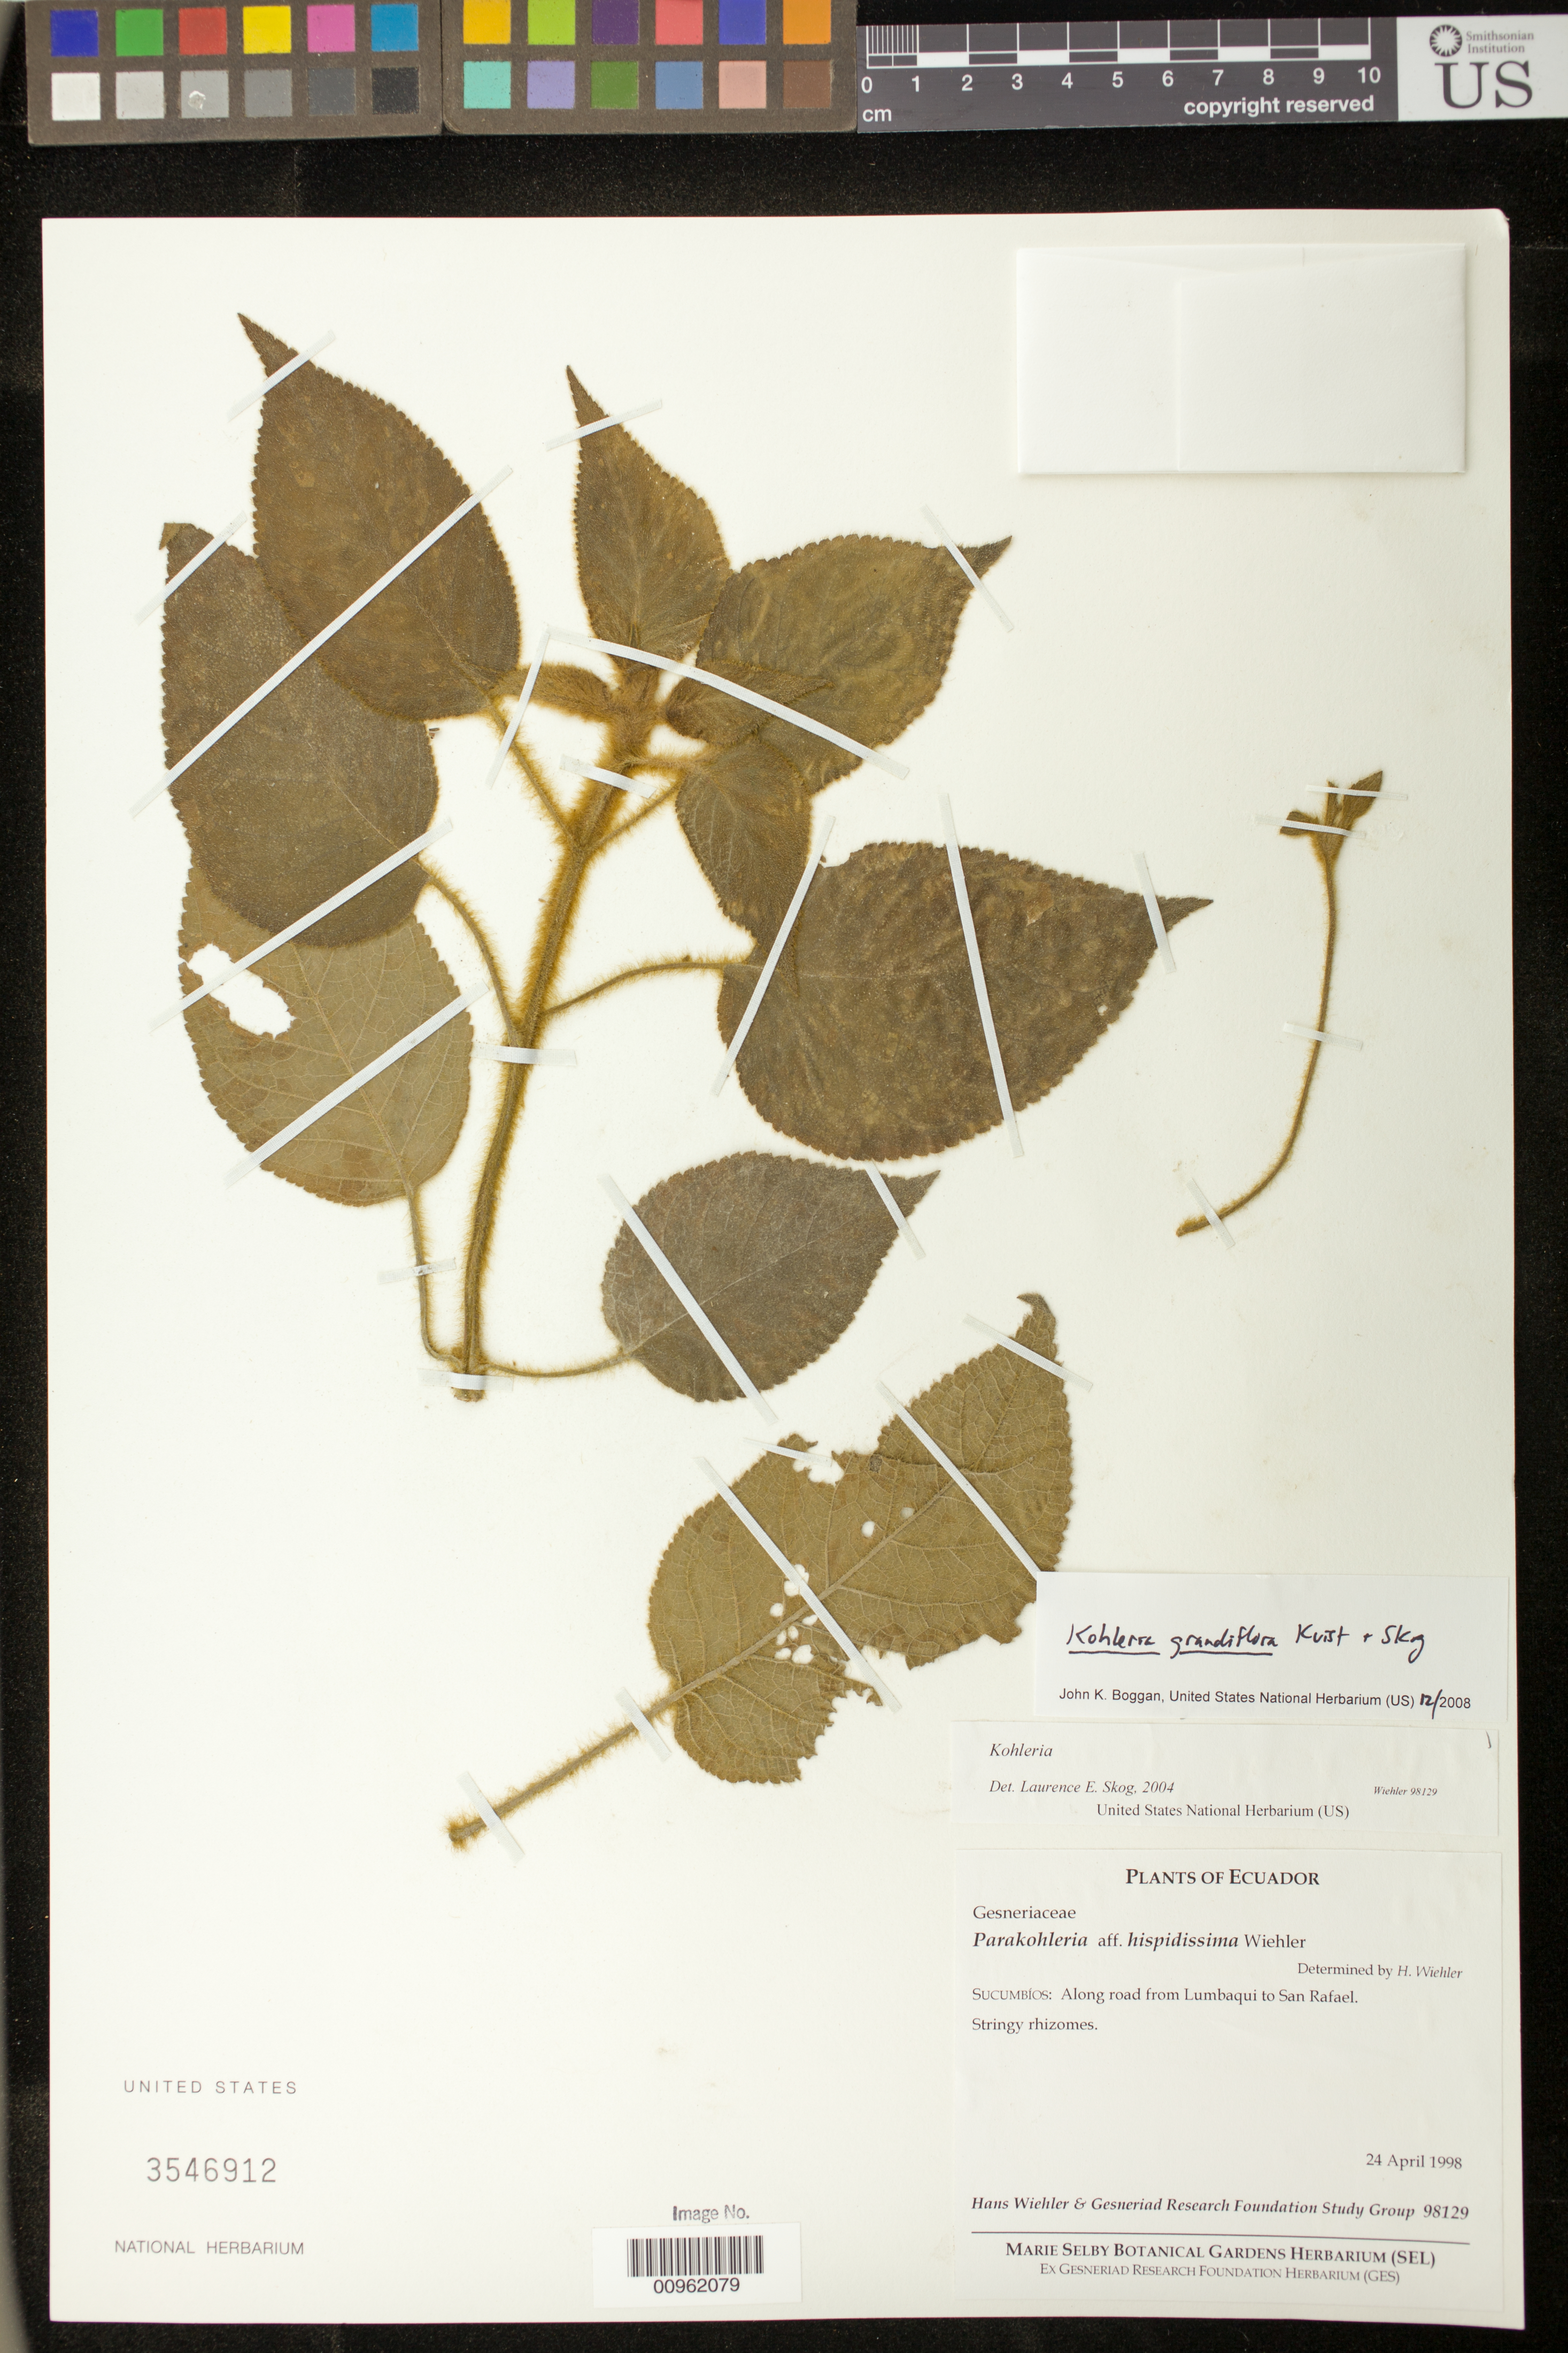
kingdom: Plantae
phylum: Tracheophyta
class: Magnoliopsida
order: Lamiales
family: Gesneriaceae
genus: Kohleria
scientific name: Kohleria grandiflora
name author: L.P. Kvist & L.E. Skog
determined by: Boggan, J. K., (US), NMNH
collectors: H. J. Wiehler & GRF Study Group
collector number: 98129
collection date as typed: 24 Apr 1998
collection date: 1998-04-24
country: Ecuador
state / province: Sucumbíos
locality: Sucumbíos: along road from Lumbaqui to San Rafael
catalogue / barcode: US 3546912